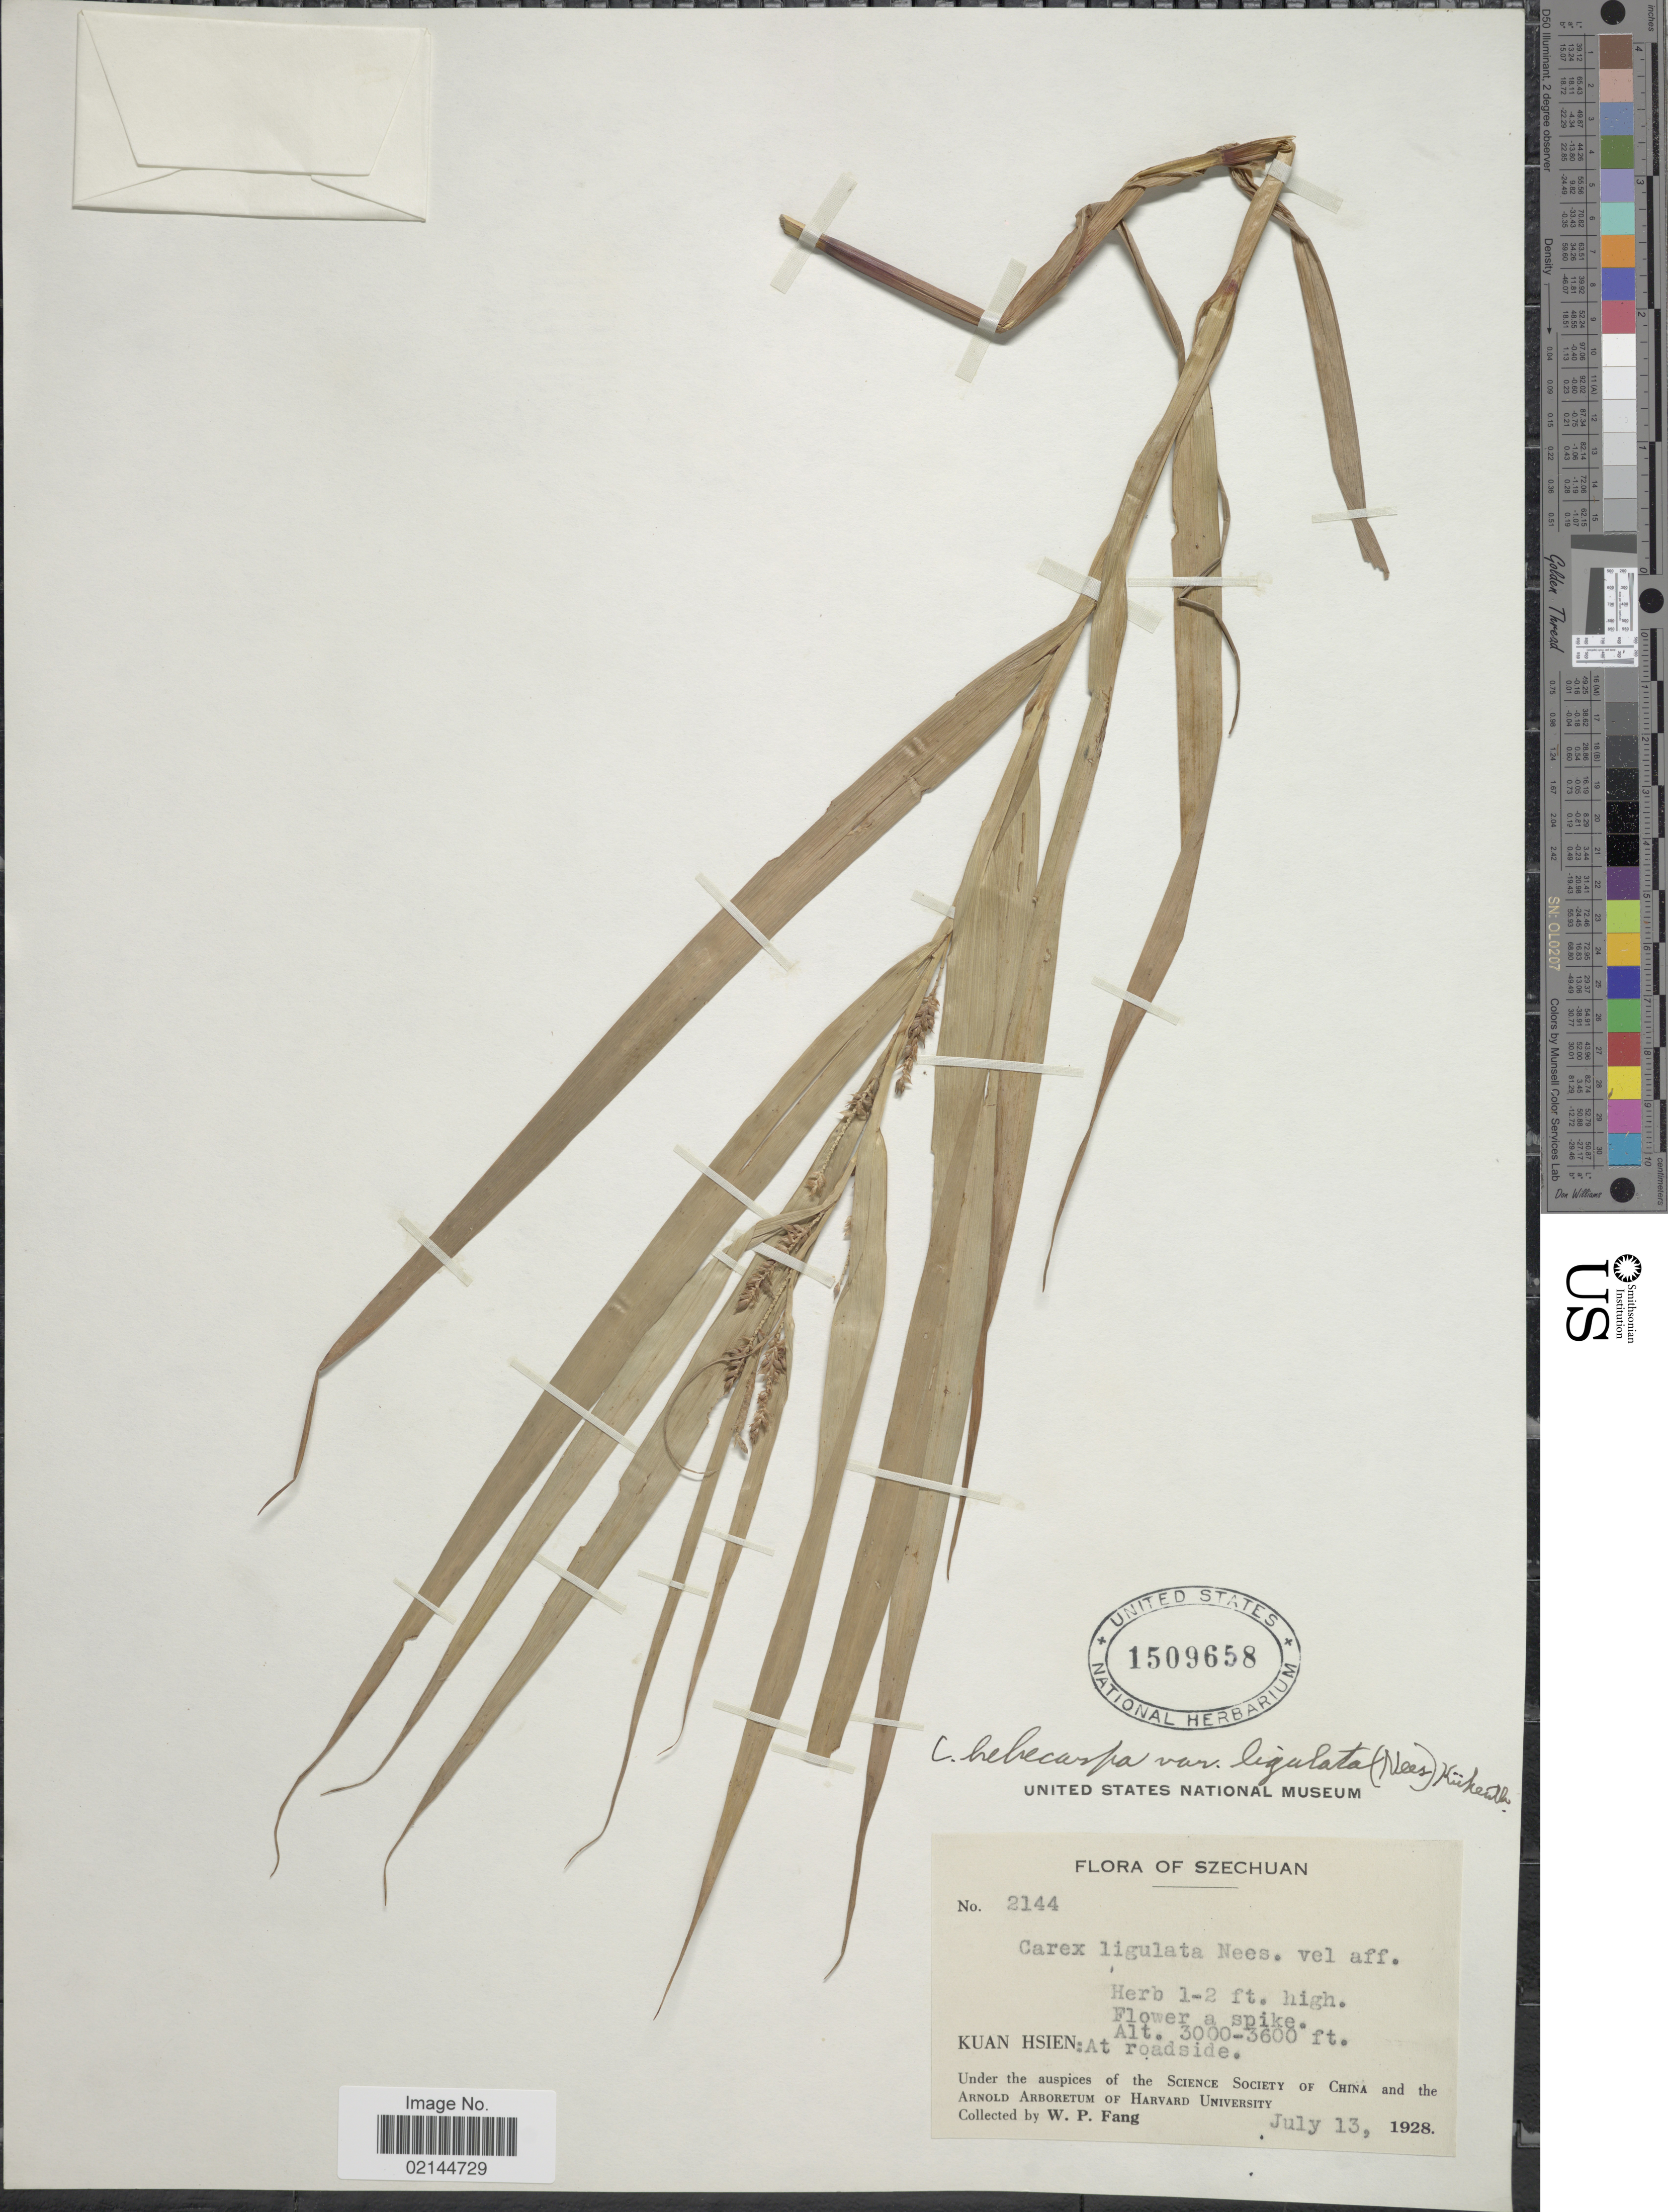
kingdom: Plantae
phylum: Tracheophyta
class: Liliopsida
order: Poales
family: Cyperaceae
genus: Carex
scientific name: Carex hebecarpa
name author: C.A. Mey.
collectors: W. P. Fang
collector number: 2144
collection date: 1928-07-13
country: China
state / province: Sichuan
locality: Szechuan. Kuan Hsien: At roadside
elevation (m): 914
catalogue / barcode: US 1509658